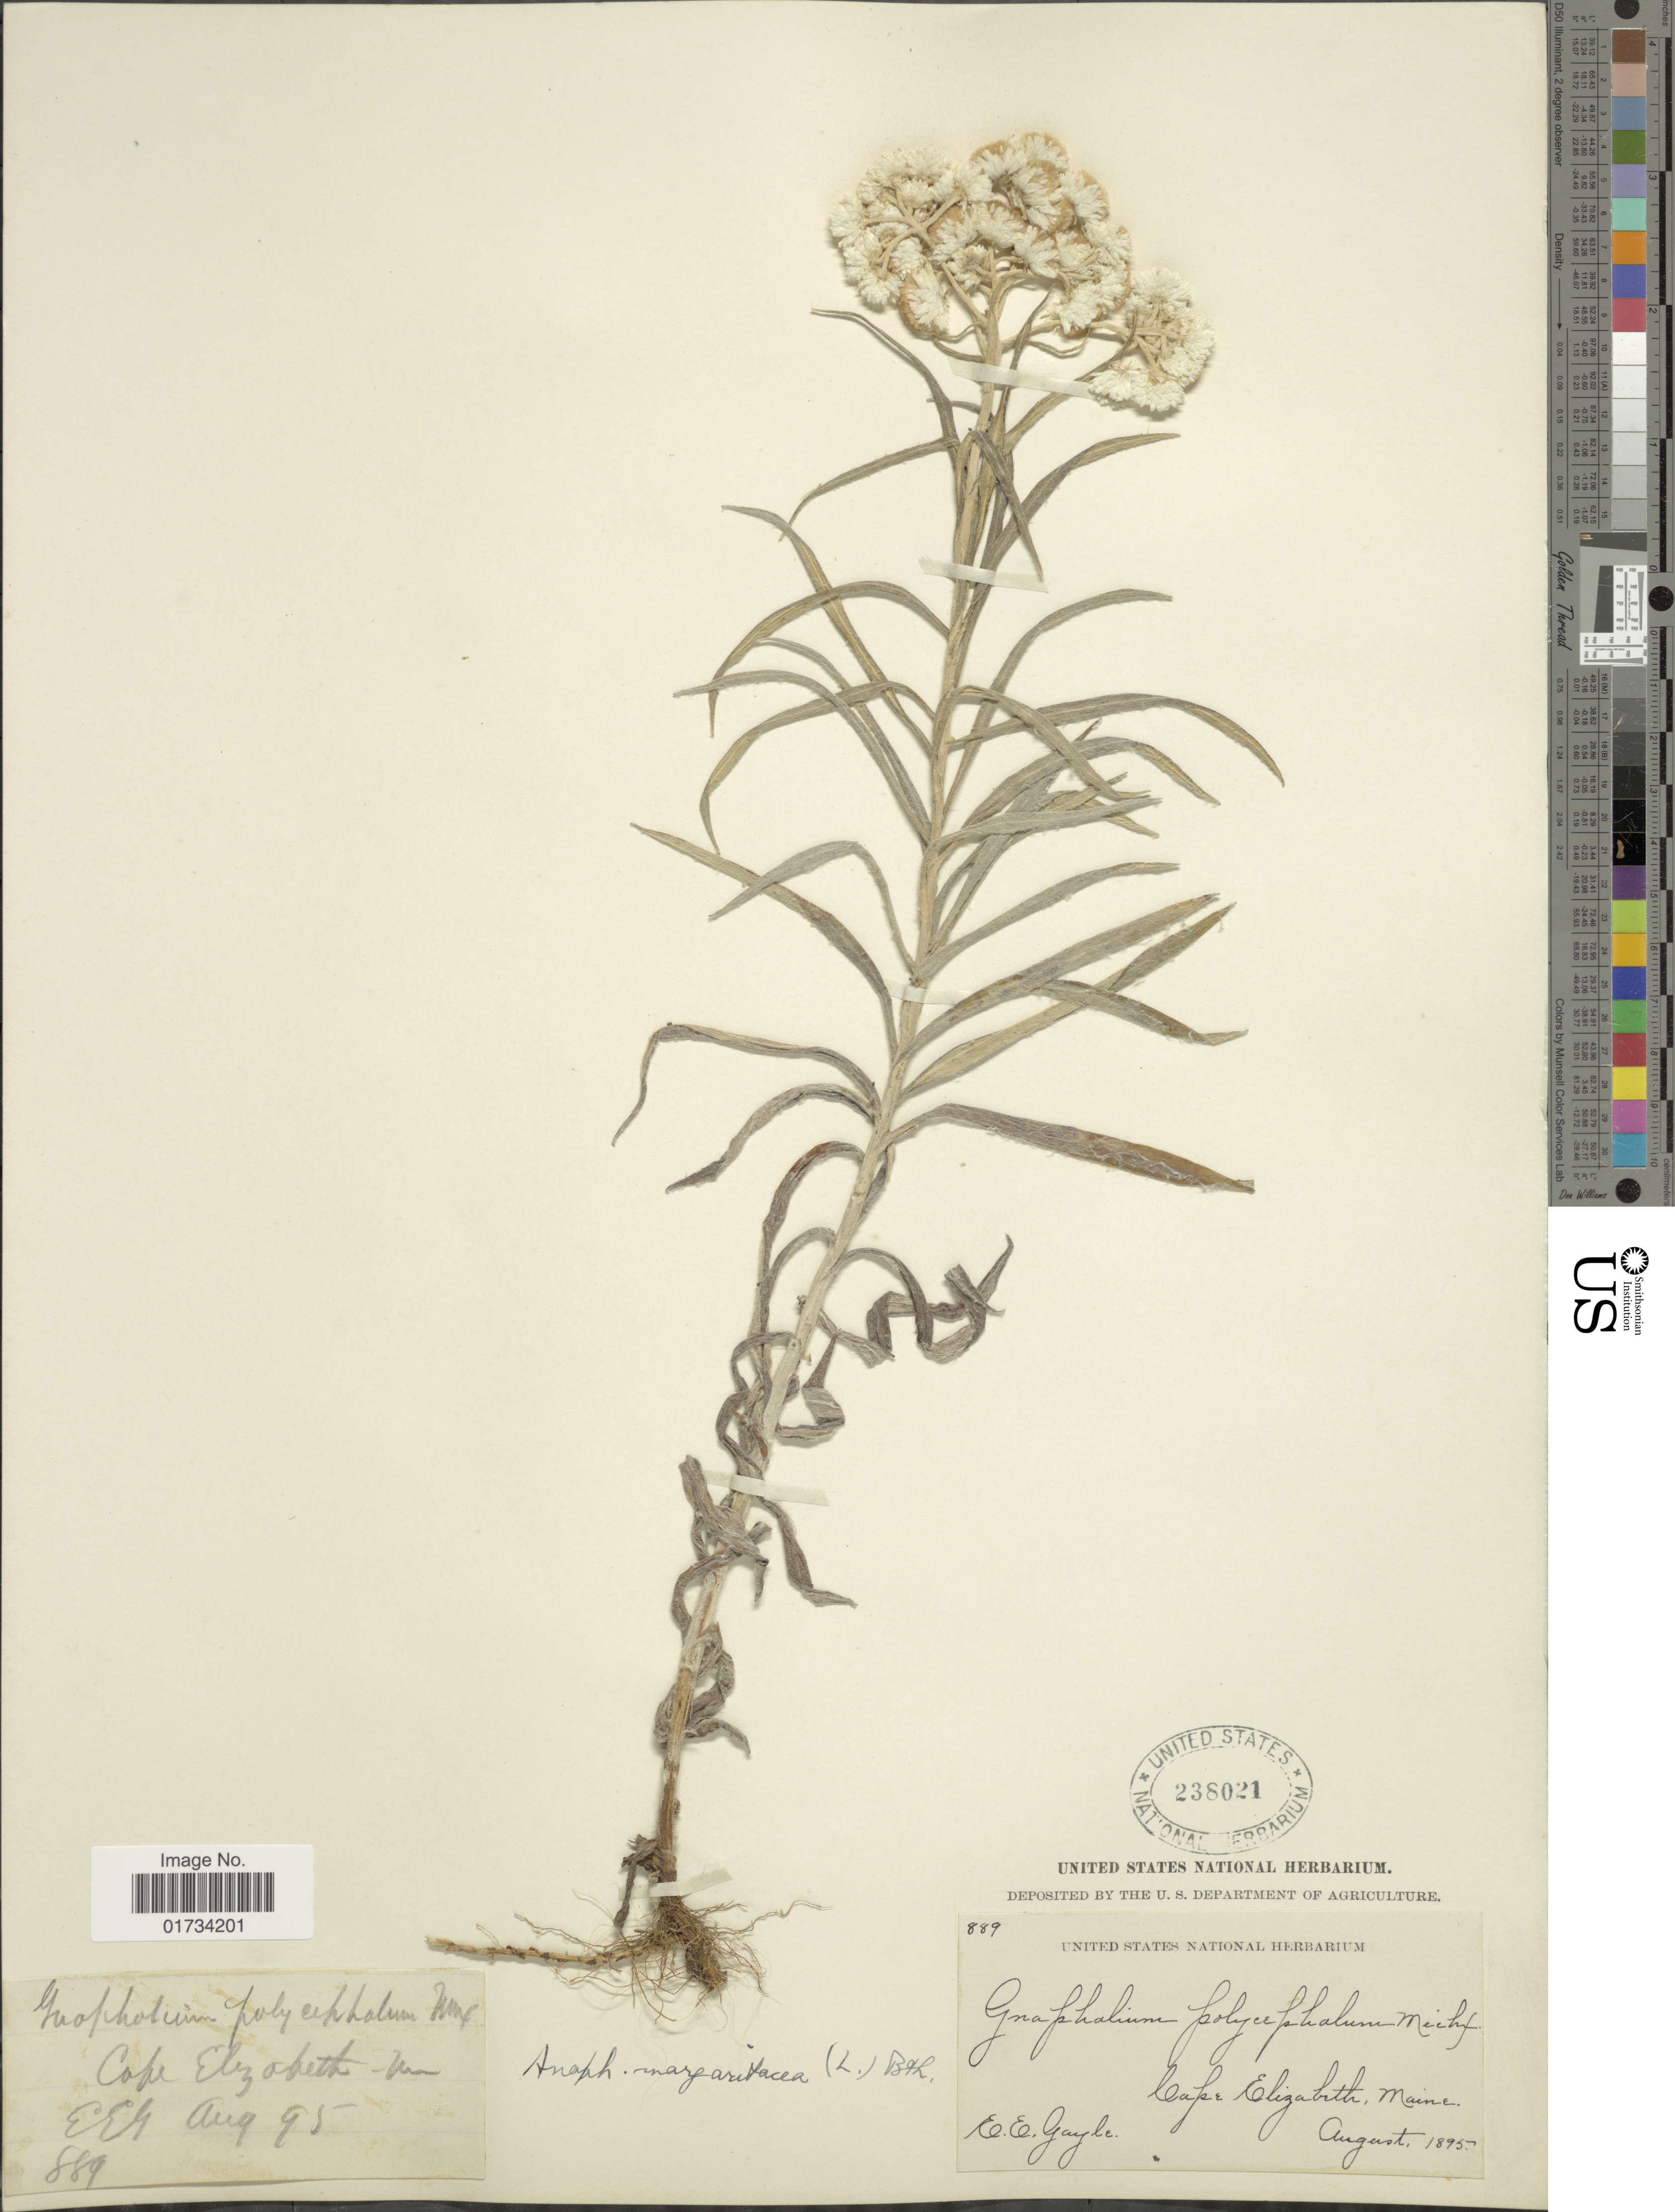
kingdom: Plantae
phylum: Tracheophyta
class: Magnoliopsida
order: Asterales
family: Asteraceae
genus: Anaphalis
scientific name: Anaphalis margaritacea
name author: (L.) Benth. & Hook. f.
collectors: E. Gayle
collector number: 889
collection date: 1895-08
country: United States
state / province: Maine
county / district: Cumberland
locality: Cape Elizabeth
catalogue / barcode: US 238021